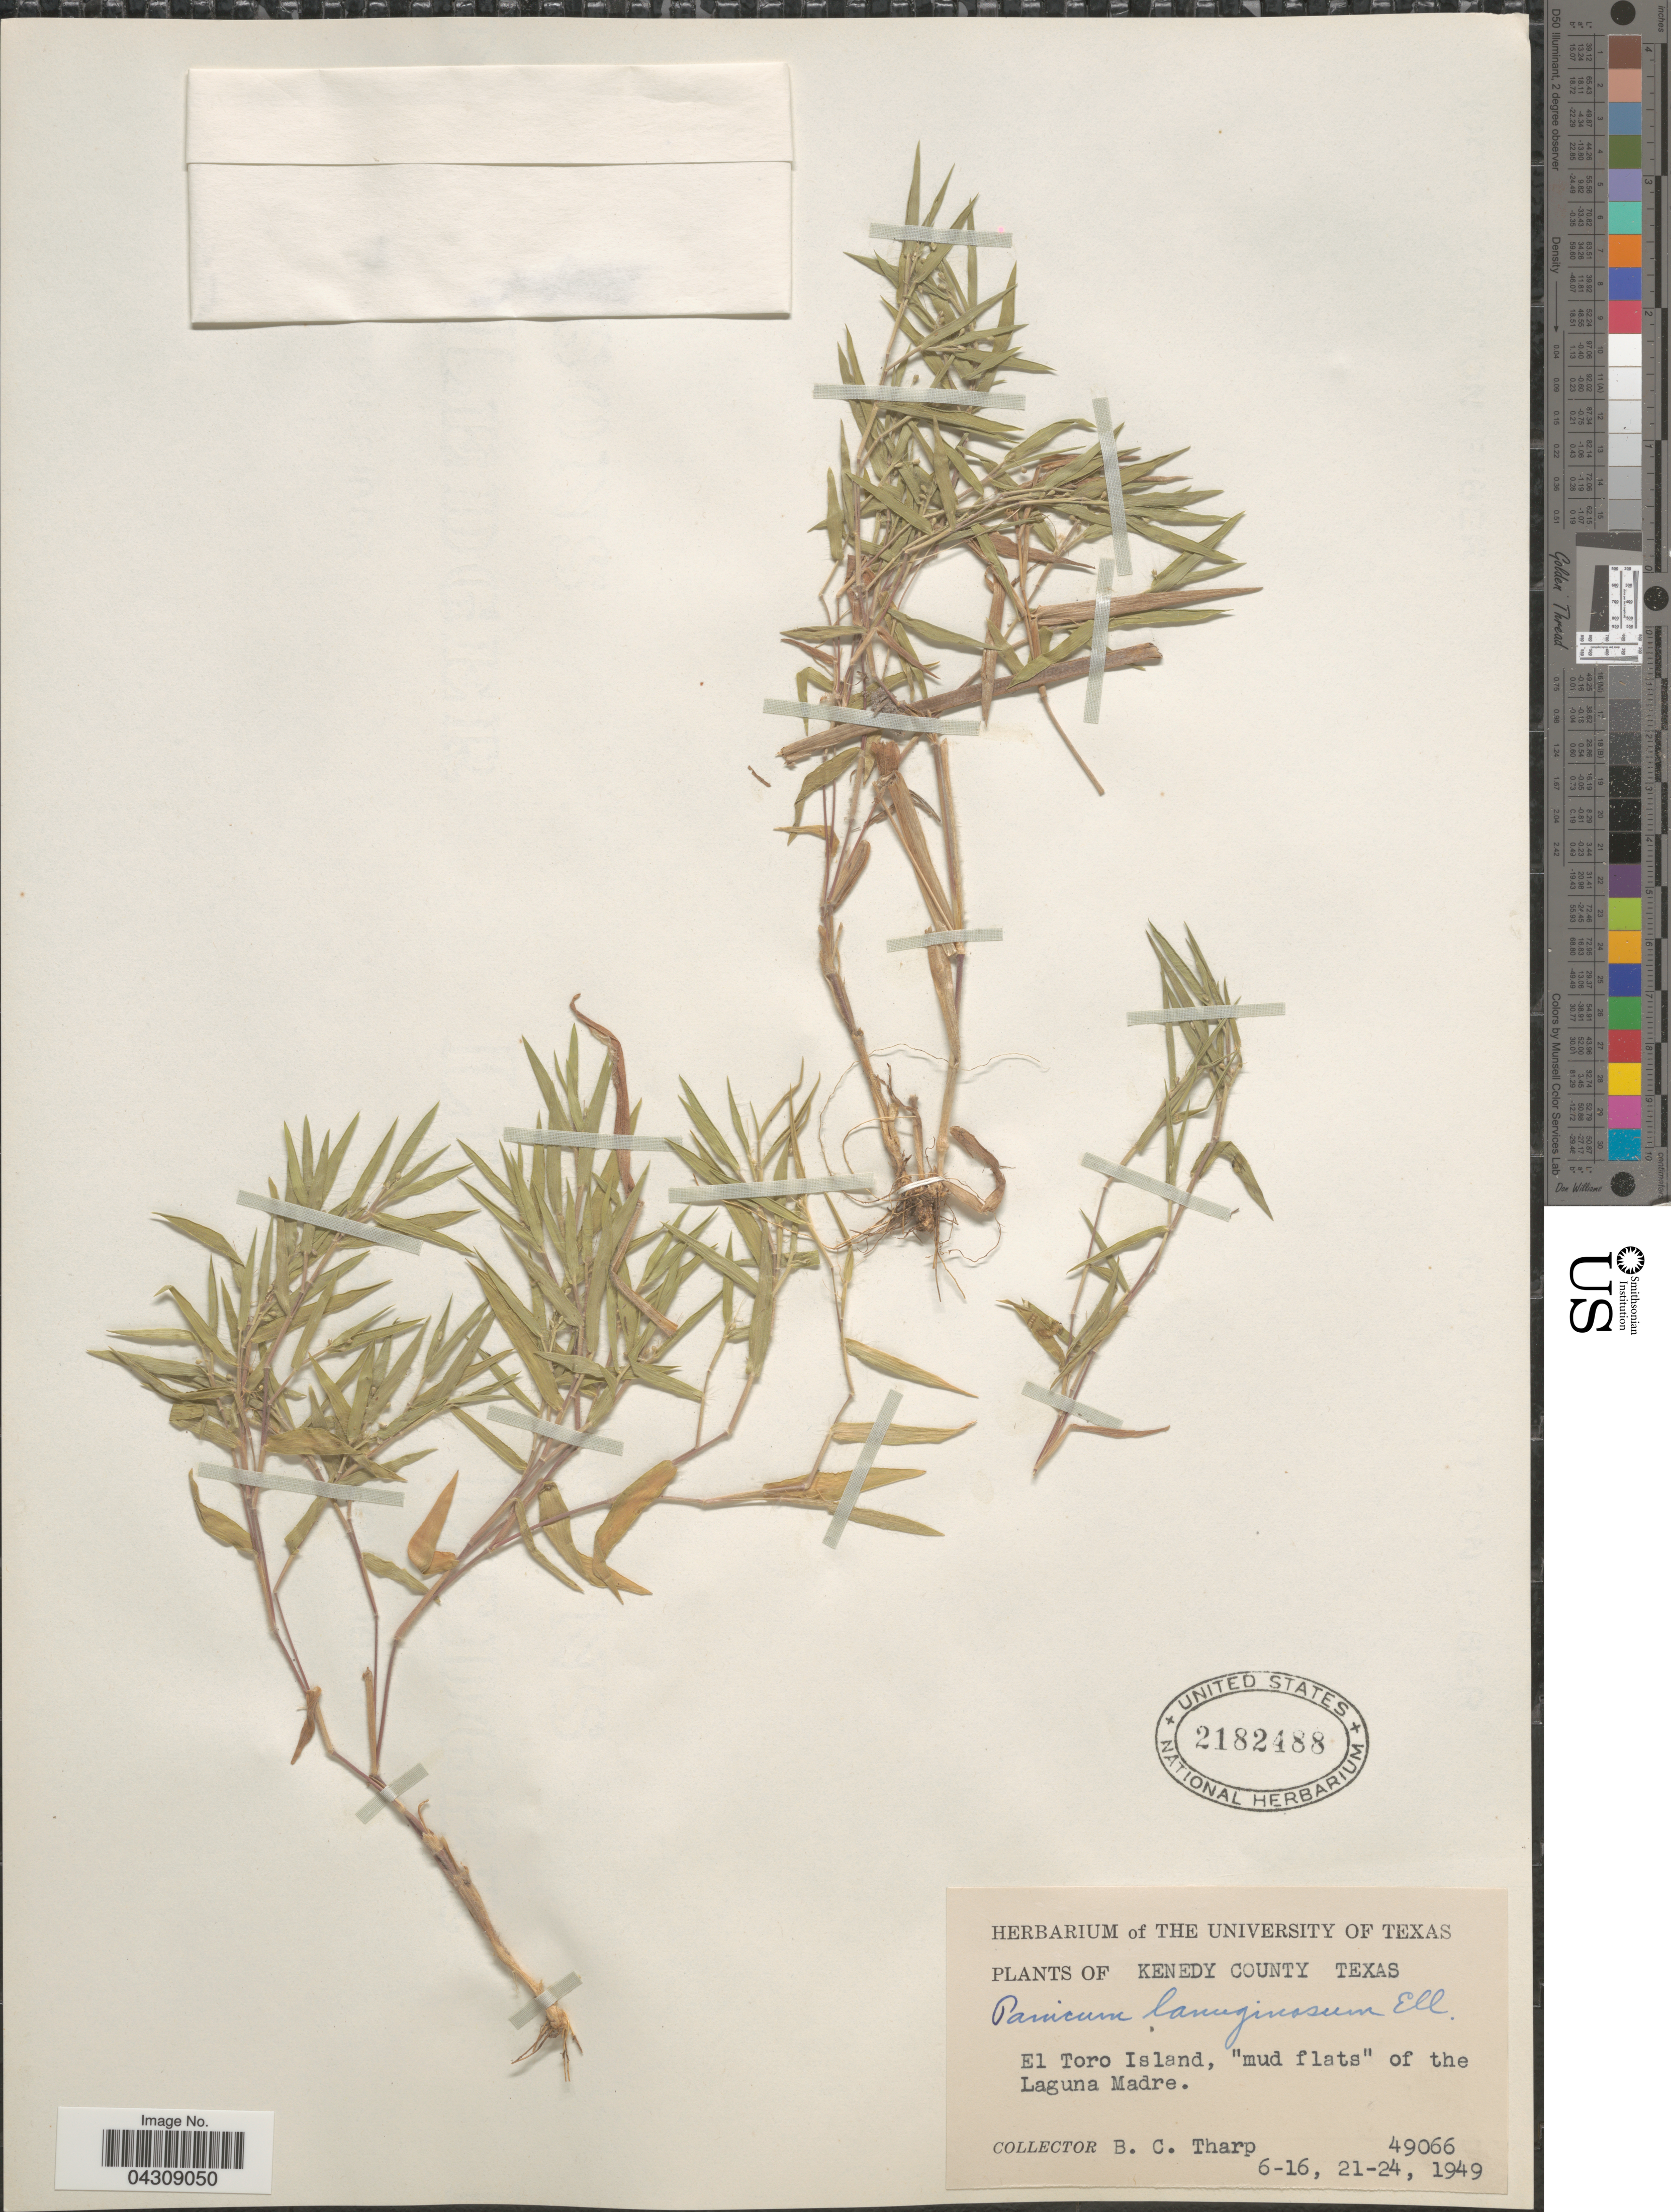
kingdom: Plantae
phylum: Tracheophyta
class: Liliopsida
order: Poales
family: Poaceae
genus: Dichanthelium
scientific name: Dichanthelium acuminatum var. acuminatum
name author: (Sw.) Gould & C.A. Clark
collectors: B. C. Tharp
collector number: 49066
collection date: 1949-06-16/1949-06-24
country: United States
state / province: Texas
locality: Kenedy County. El Toro Island, "mud flats" of the Laguna Madre.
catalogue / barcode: US 2182488